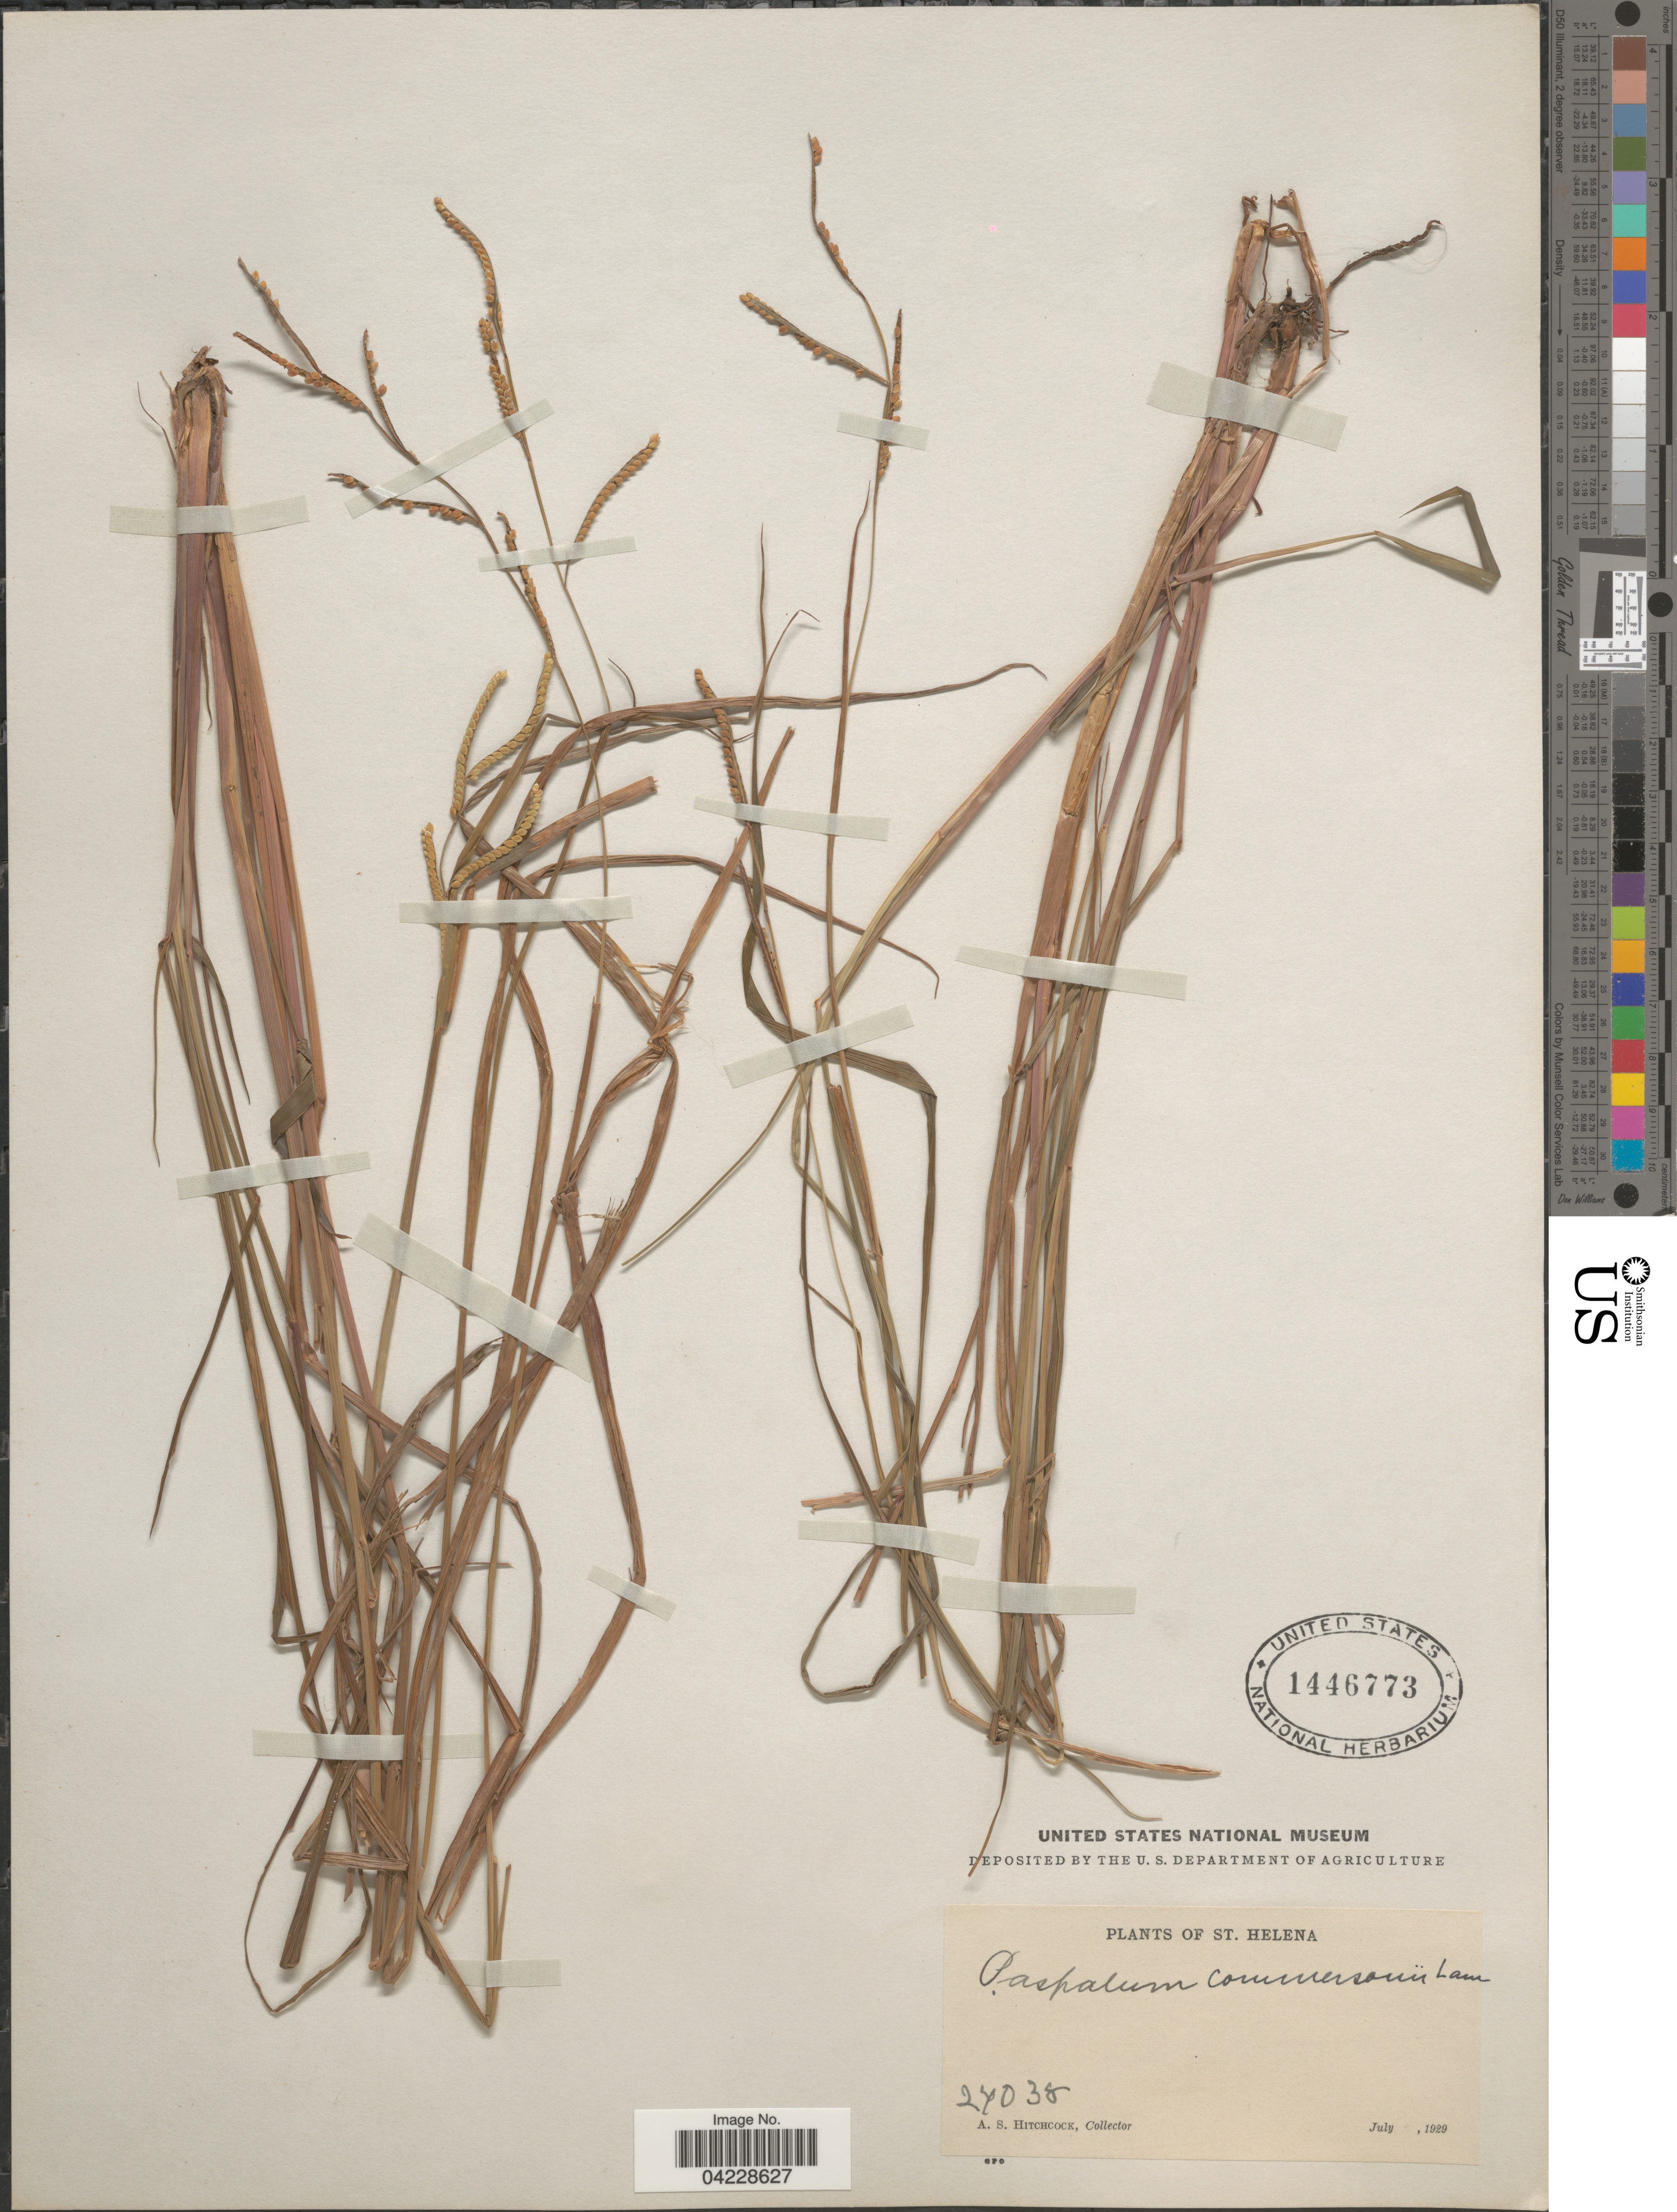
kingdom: Plantae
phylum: Tracheophyta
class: Liliopsida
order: Poales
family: Poaceae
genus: Paspalum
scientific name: Paspalum scrobiculatum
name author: L.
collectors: A. S. Hitchcock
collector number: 24038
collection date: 1929-07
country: St. Helena Islands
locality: St. Helena.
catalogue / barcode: US 1446773